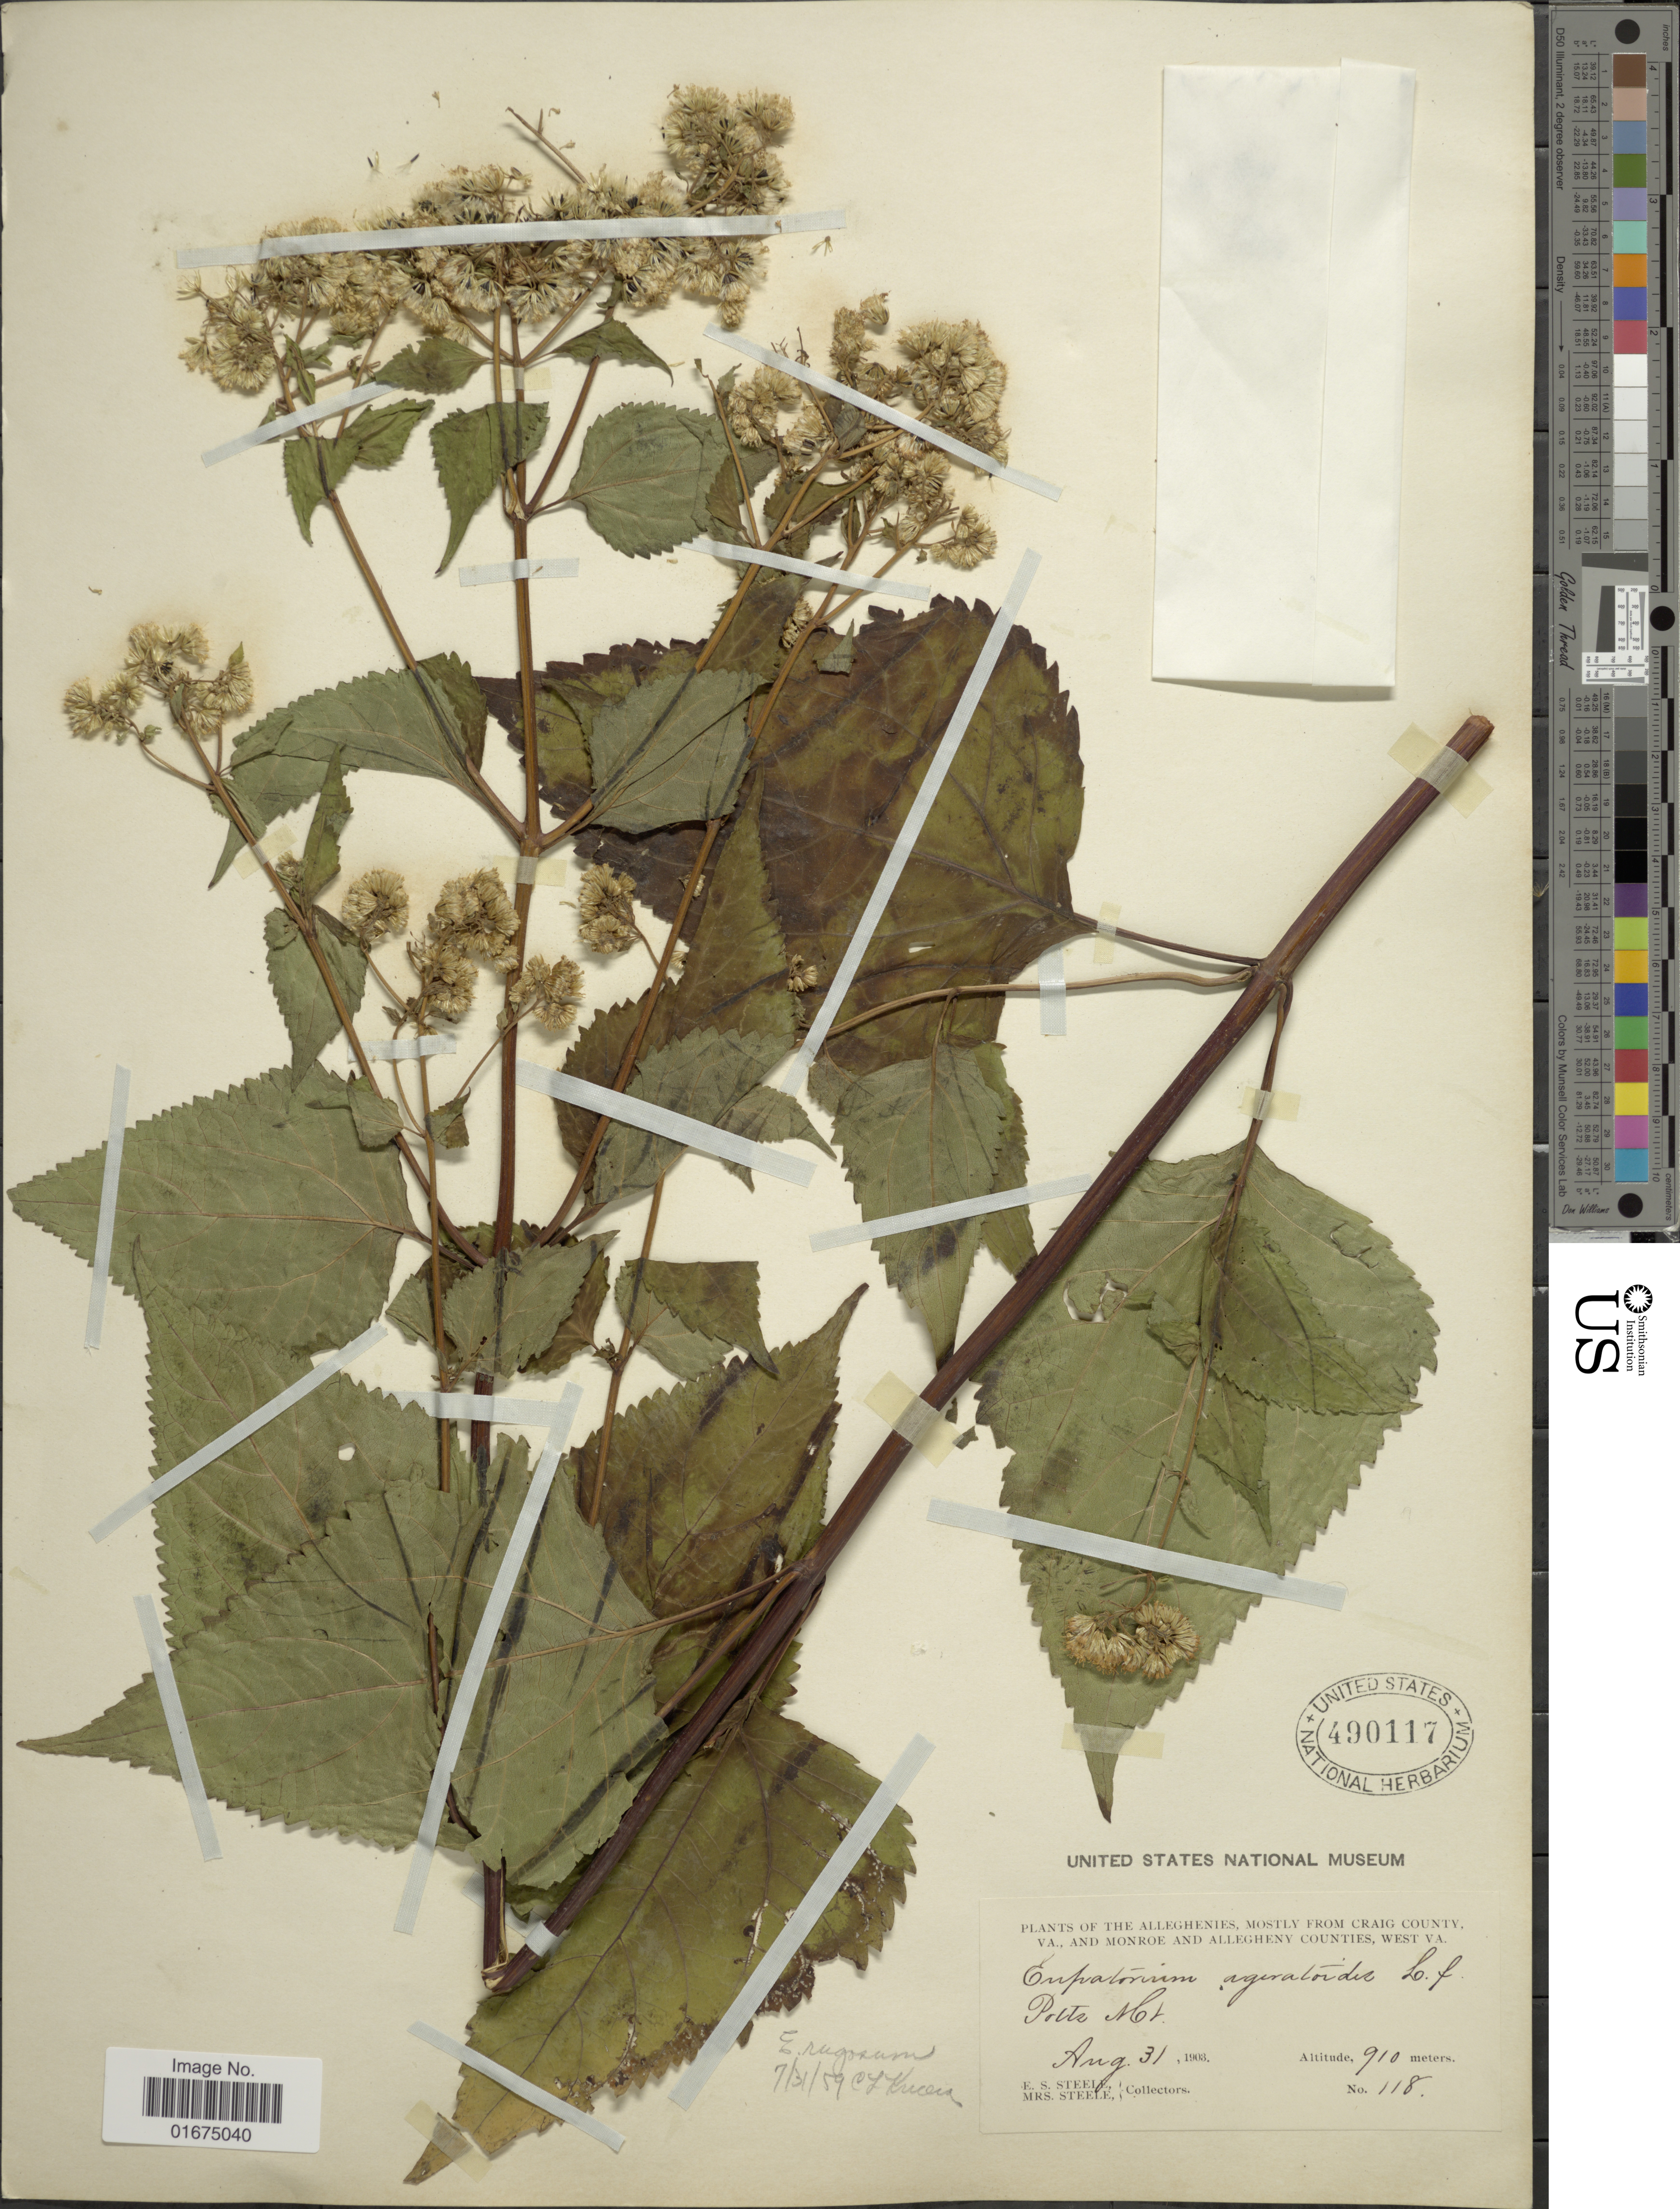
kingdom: Plantae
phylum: Tracheophyta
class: Magnoliopsida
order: Asterales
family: Asteraceae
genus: Ageratina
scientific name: Ageratina altissima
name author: (L.) R.M. King & H. Rob.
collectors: E. Steele & Mrs. E. S. Steele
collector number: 118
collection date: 1903-08-31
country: United States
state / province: West Virginia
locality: The Alleghenies, Mostly from Craig County VA, and Monroe and Allegheny Counties, West VA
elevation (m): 910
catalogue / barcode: US 490117